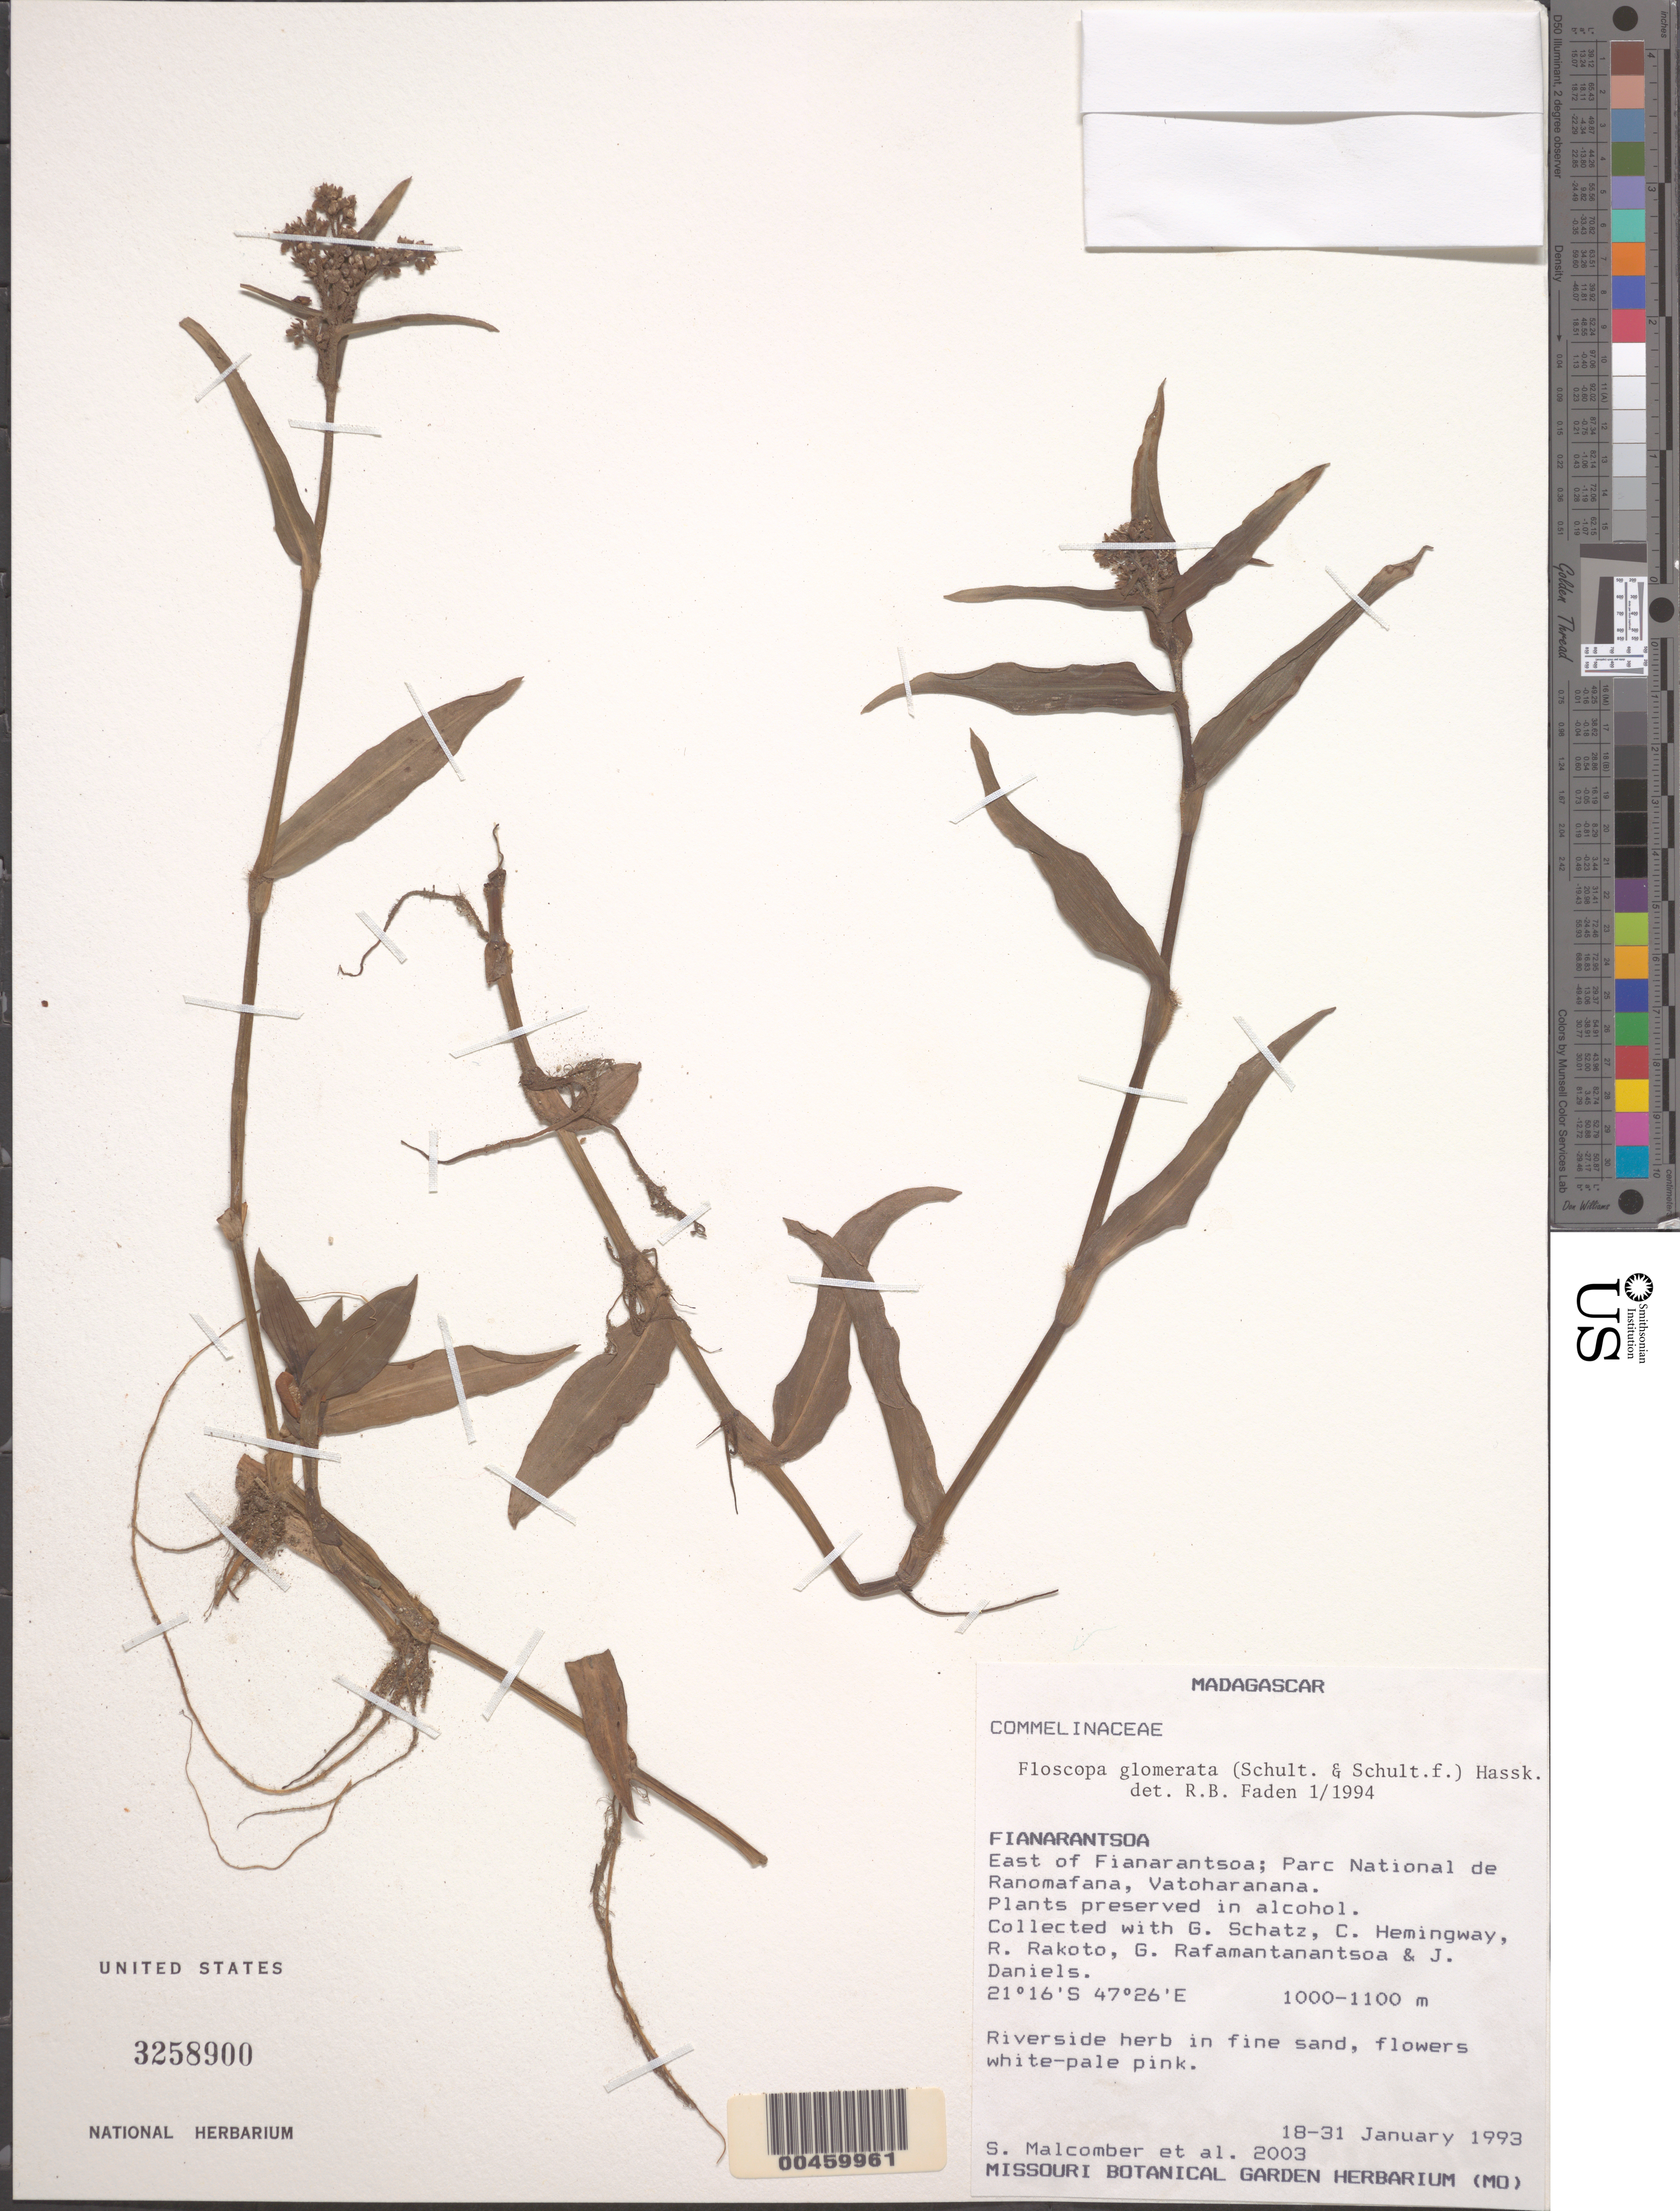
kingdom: Plantae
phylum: Tracheophyta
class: Liliopsida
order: Commelinales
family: Commelinaceae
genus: Floscopa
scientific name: Floscopa glomerata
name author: (Willd. ex Schult. & Schult. f.) Hassk.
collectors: S. T. Malcomber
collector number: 2003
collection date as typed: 18 Jan 1993 to 31 Jan 1993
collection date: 1993-01-18/1993-01-31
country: Madagascar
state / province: Vatovavy Fitovinany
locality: E of fianarantsoaparc national de ranomafana vohiparara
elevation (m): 1000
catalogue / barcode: US 3258900